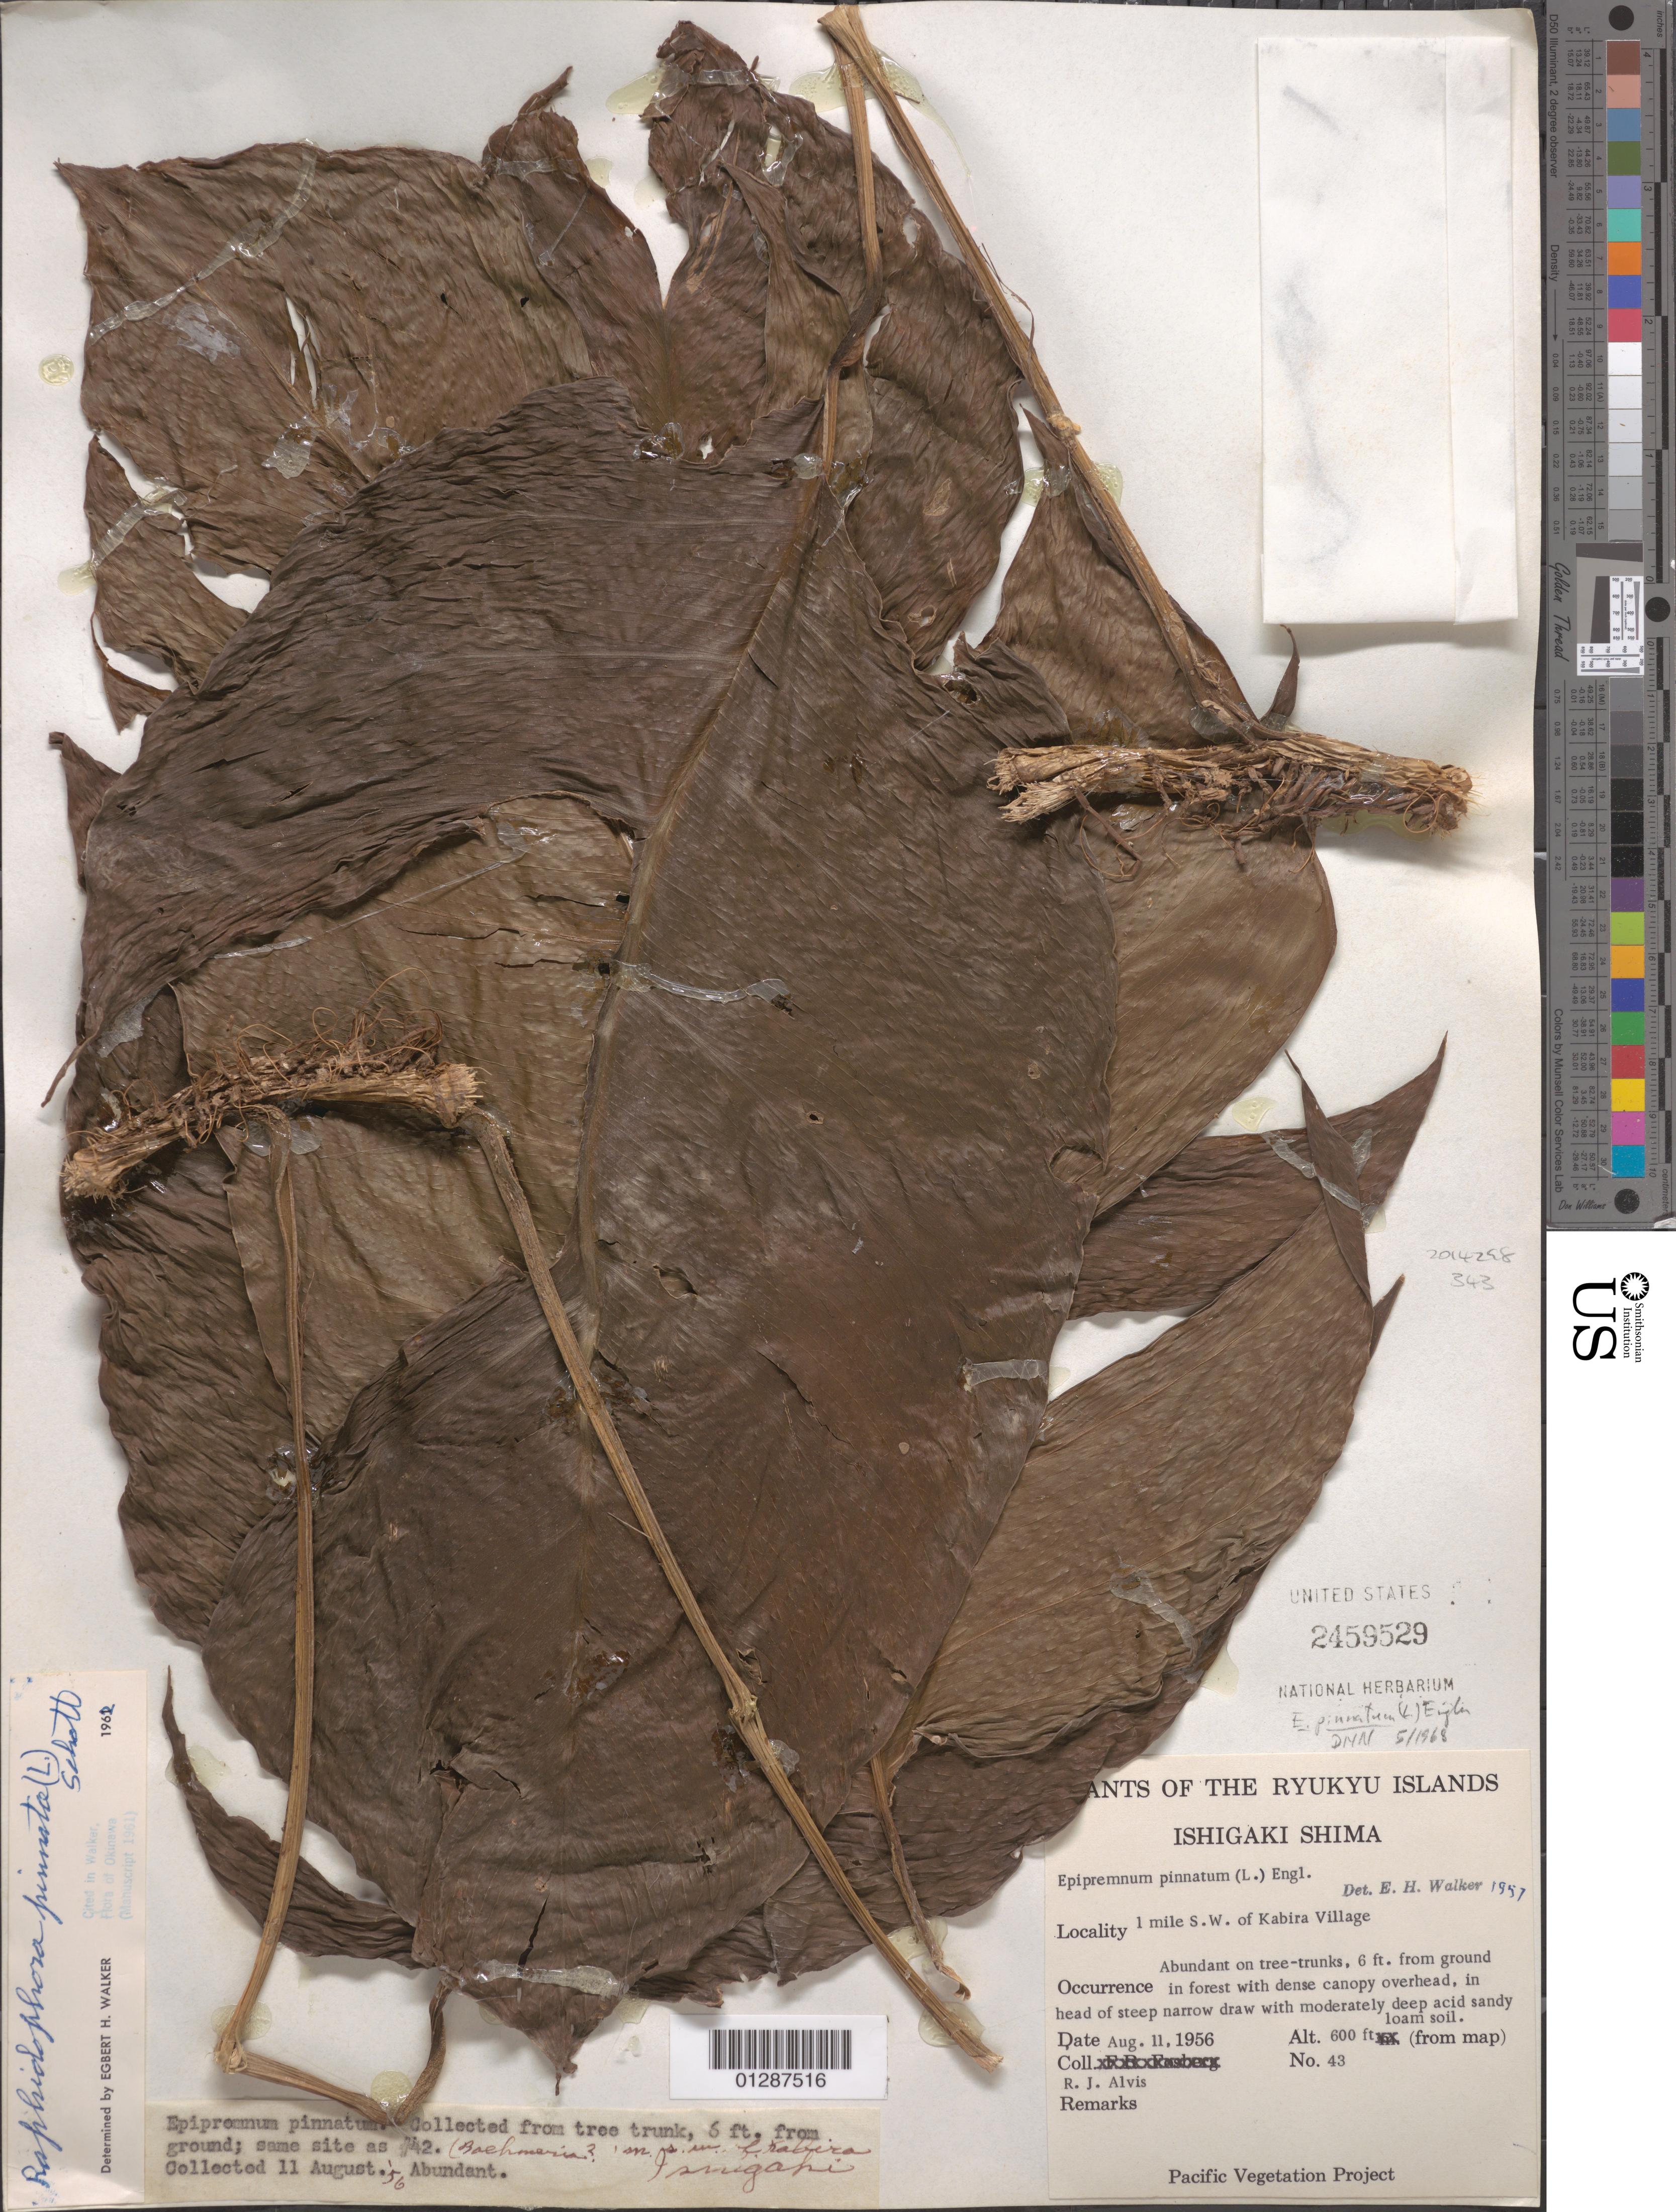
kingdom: Plantae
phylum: Tracheophyta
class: Liliopsida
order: Alismatales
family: Araceae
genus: Epipremnum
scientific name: Epipremnum pinnatum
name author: (L.) Engl.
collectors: R. Alvis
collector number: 43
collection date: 1956-08-11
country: Japan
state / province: Okinawa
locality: The Ryukyu Islands. Ishigaki Shima. 1 mile S.W. of Kabira Village.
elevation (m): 183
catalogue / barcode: US 2459529